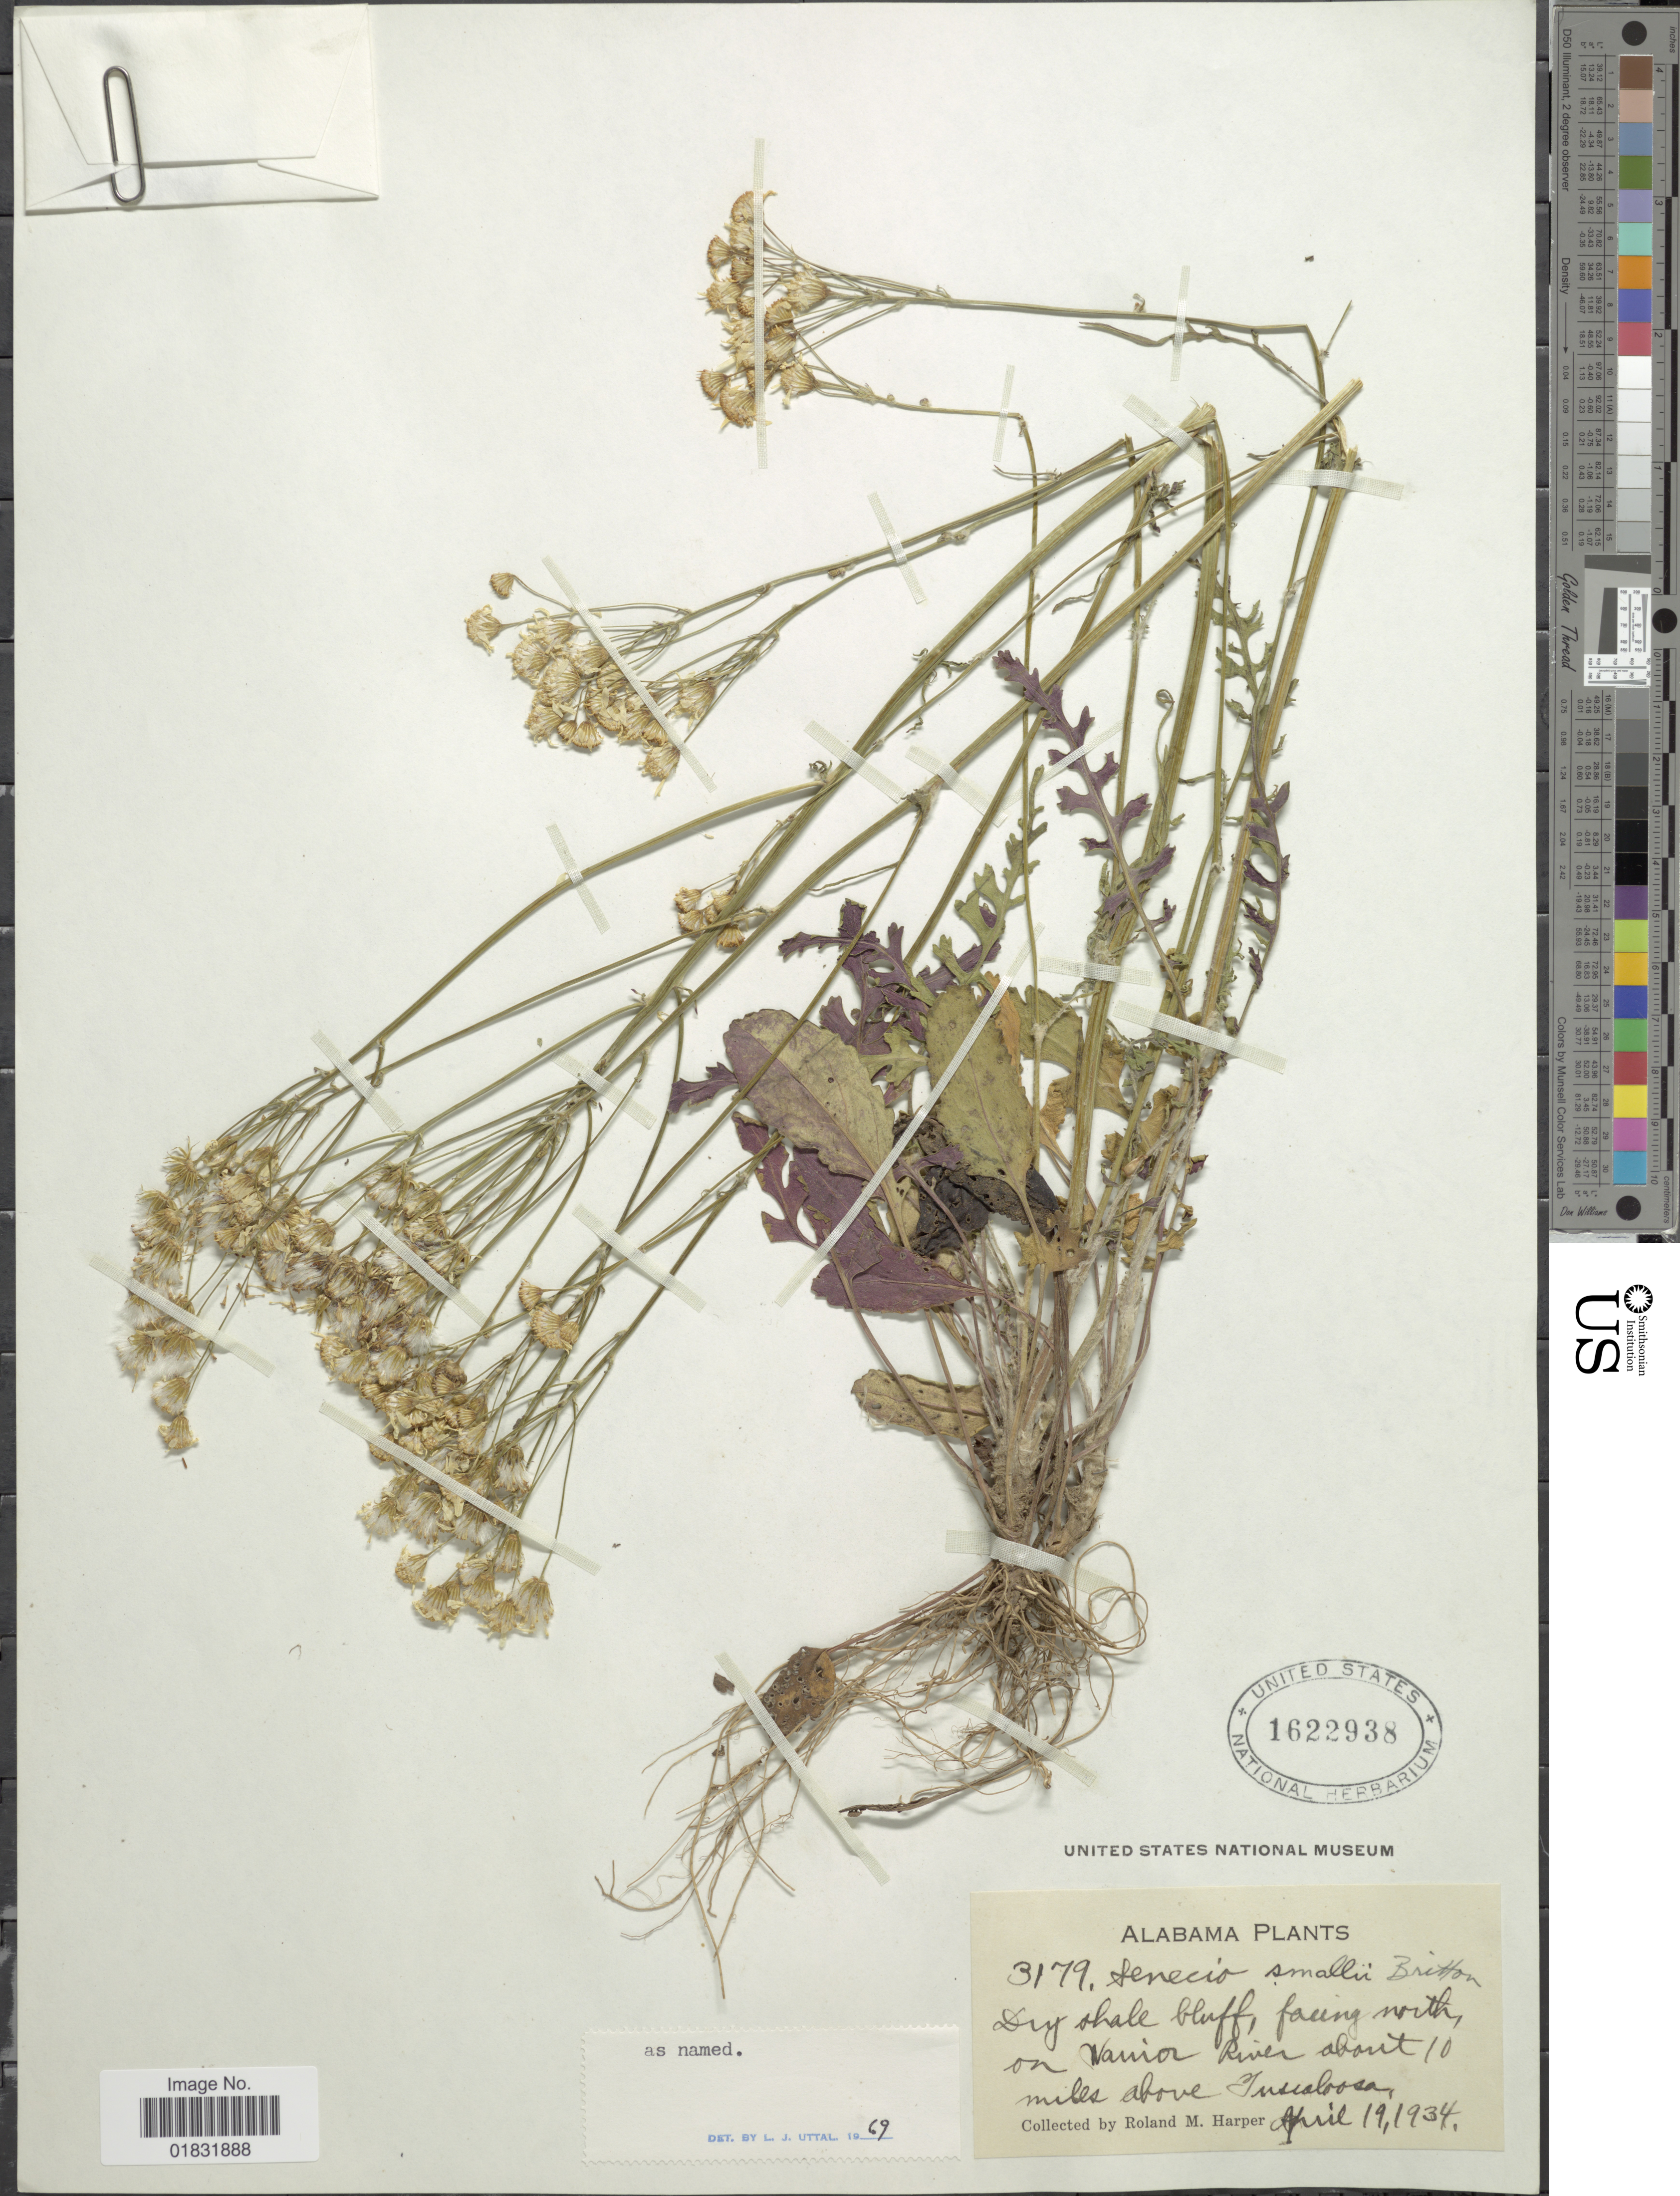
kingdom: Plantae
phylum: Tracheophyta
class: Magnoliopsida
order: Asterales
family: Asteraceae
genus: Packera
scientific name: Packera smallii Britton comb ined.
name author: Britton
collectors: R. M. Harper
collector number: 3179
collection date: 1934-04-19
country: United States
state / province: Alabama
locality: Dry shale bluff, facing north on Warrior River about 10 miles above Tuscaloosa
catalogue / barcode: US 1622938